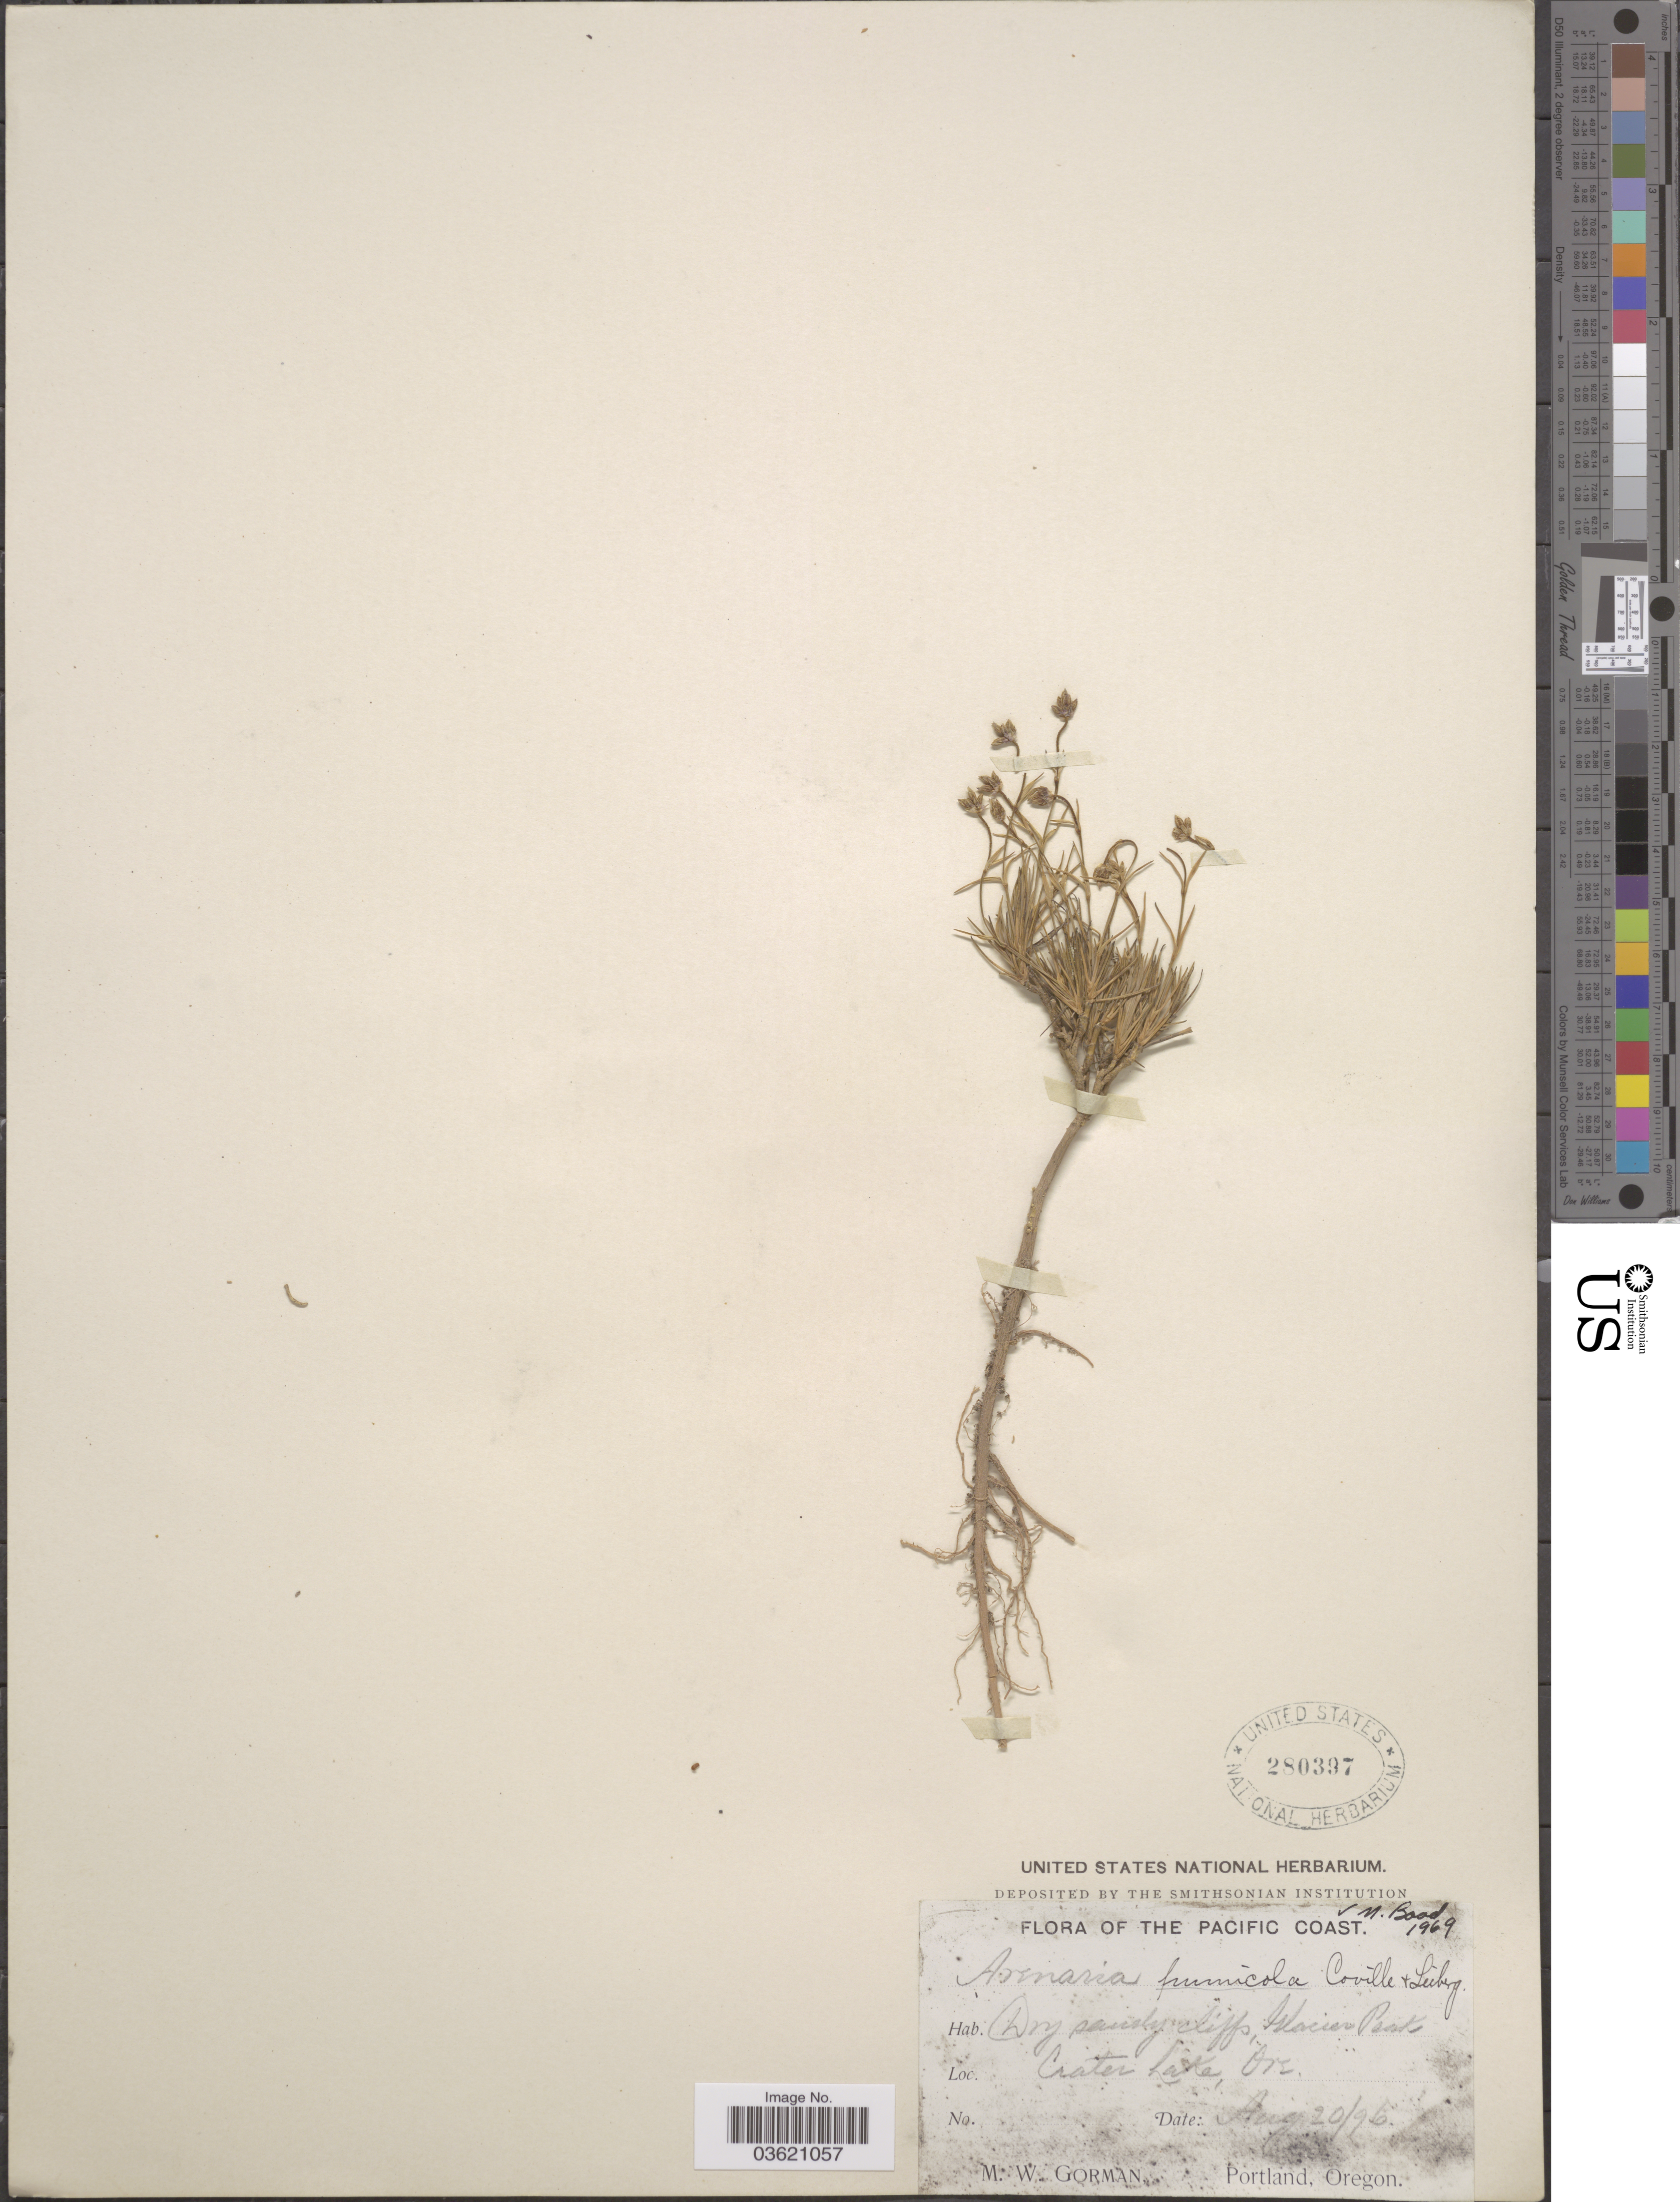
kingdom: Plantae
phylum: Tracheophyta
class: Magnoliopsida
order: Caryophyllales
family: Caryophyllaceae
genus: Eremogone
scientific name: Eremogone pumicola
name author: (Coville & Leiberg) Ikonn.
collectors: M. W. Gorman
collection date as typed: Transcribed d/m/y: 20/8/96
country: United States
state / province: Oregon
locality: The Pacific Coast. Glacier Park, Crater Lake.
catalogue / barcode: US 280397